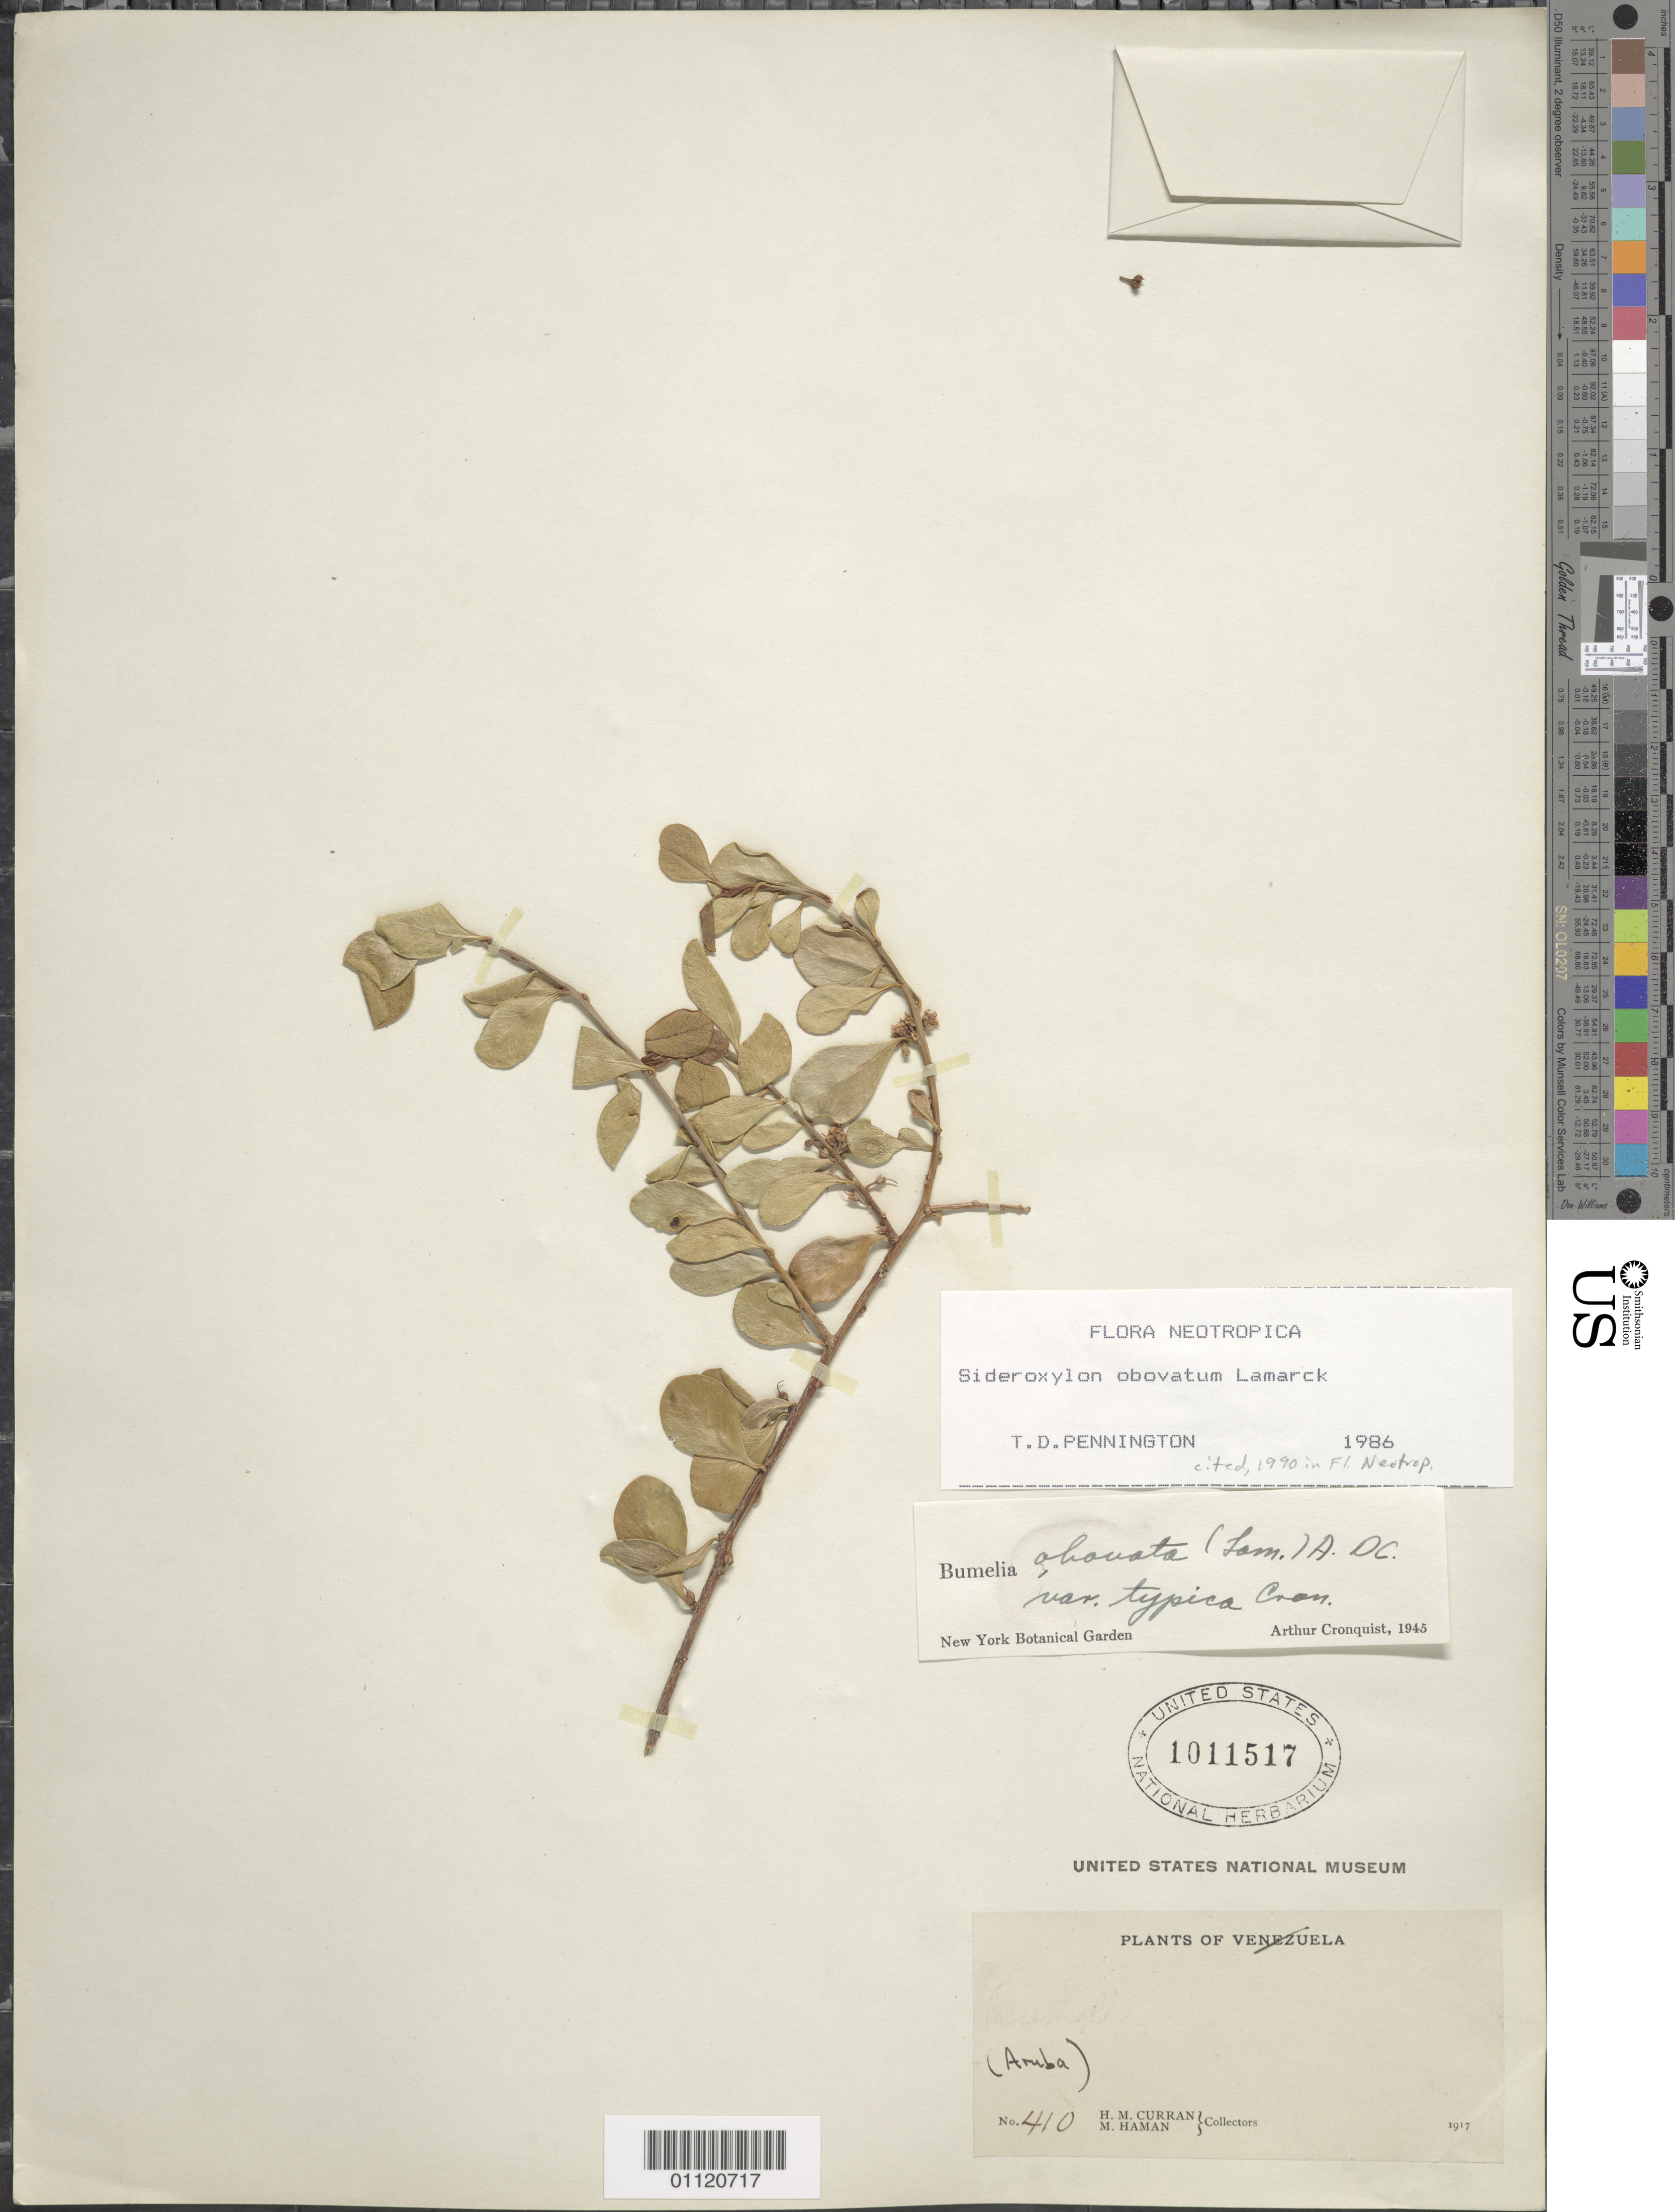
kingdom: Plantae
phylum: Tracheophyta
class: Magnoliopsida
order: Ericales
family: Sapotaceae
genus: Sideroxylon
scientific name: Sideroxylon obovatum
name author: Lam.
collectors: H. M. Curran & M. Haman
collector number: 410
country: Aruba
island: Aruba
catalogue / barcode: US 1011517